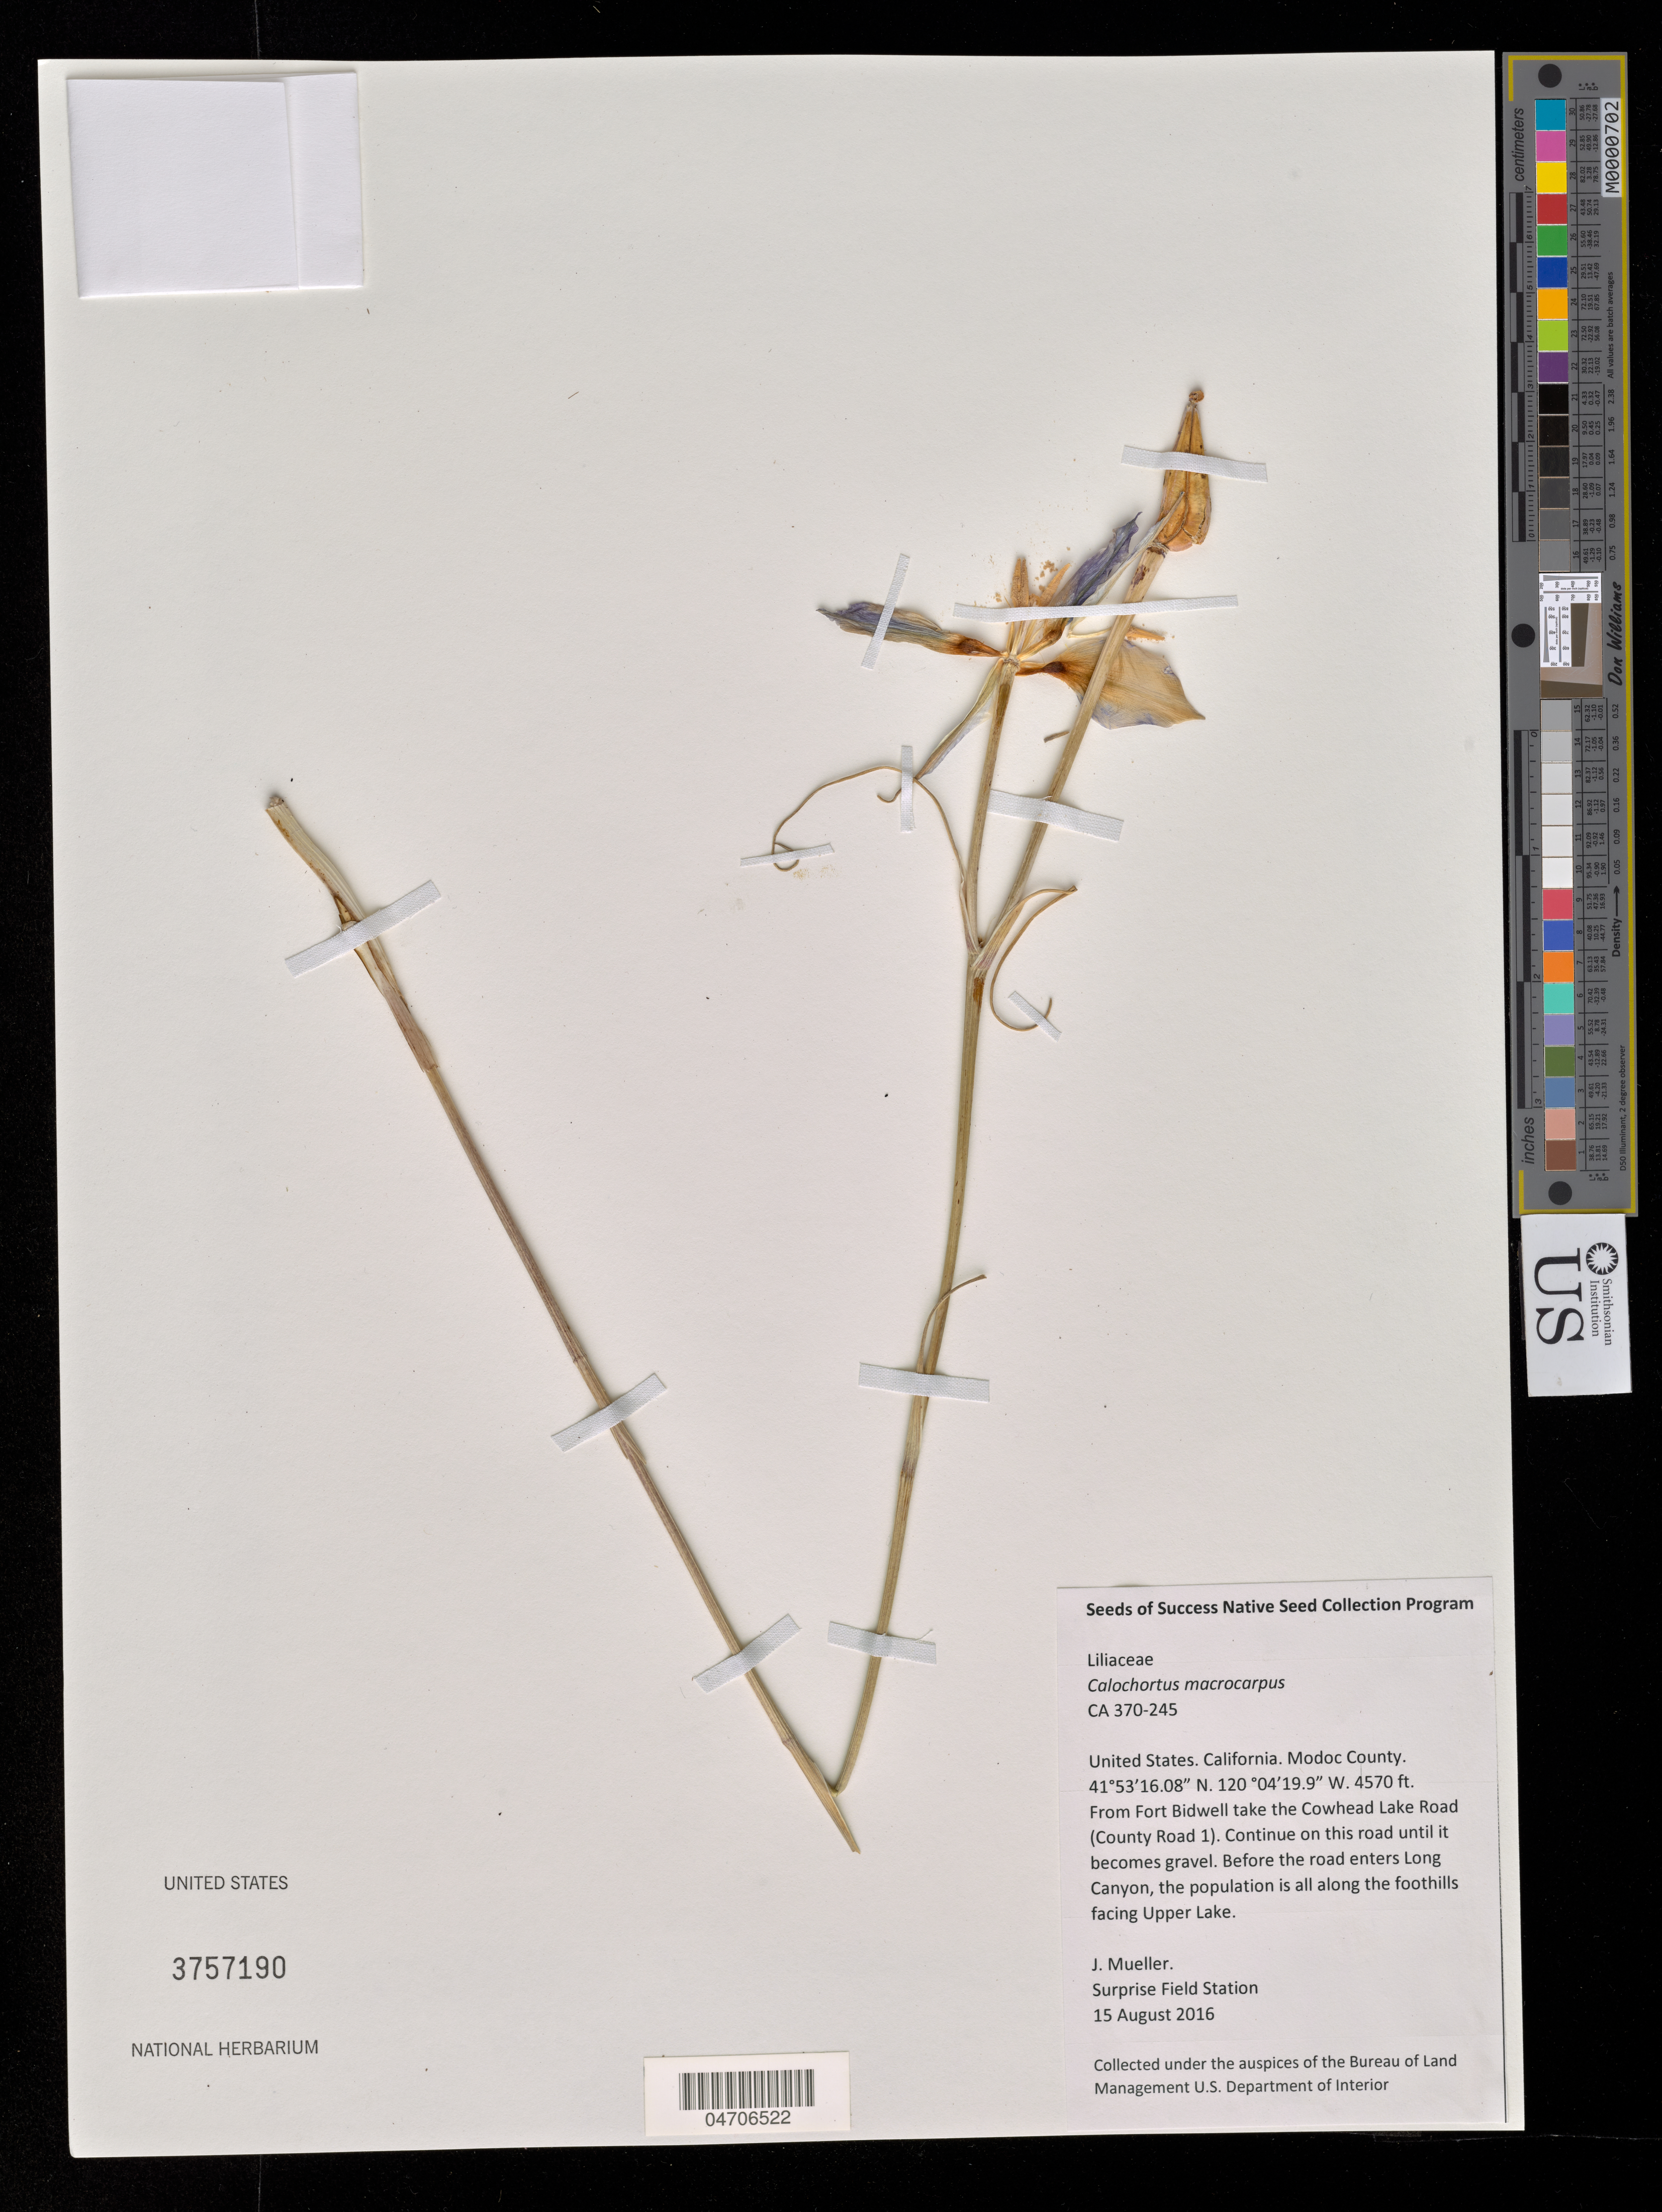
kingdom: Plantae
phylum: Tracheophyta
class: Liliopsida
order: Liliales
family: Liliaceae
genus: Calochortus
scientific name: Calochortus macrocarpus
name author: Douglas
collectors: J. Mueller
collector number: CA370-245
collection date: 2016-08-15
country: United States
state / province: California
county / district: Modoc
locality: Modoc County. From Fort Bidwell take the Cowhead Lake Road (County Road 1). Continue on this road until it becomes gravel. Before the road enters Long Canyon, the population is all along the foothills facing Upper Lake.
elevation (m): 1393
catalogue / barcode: US 3757190